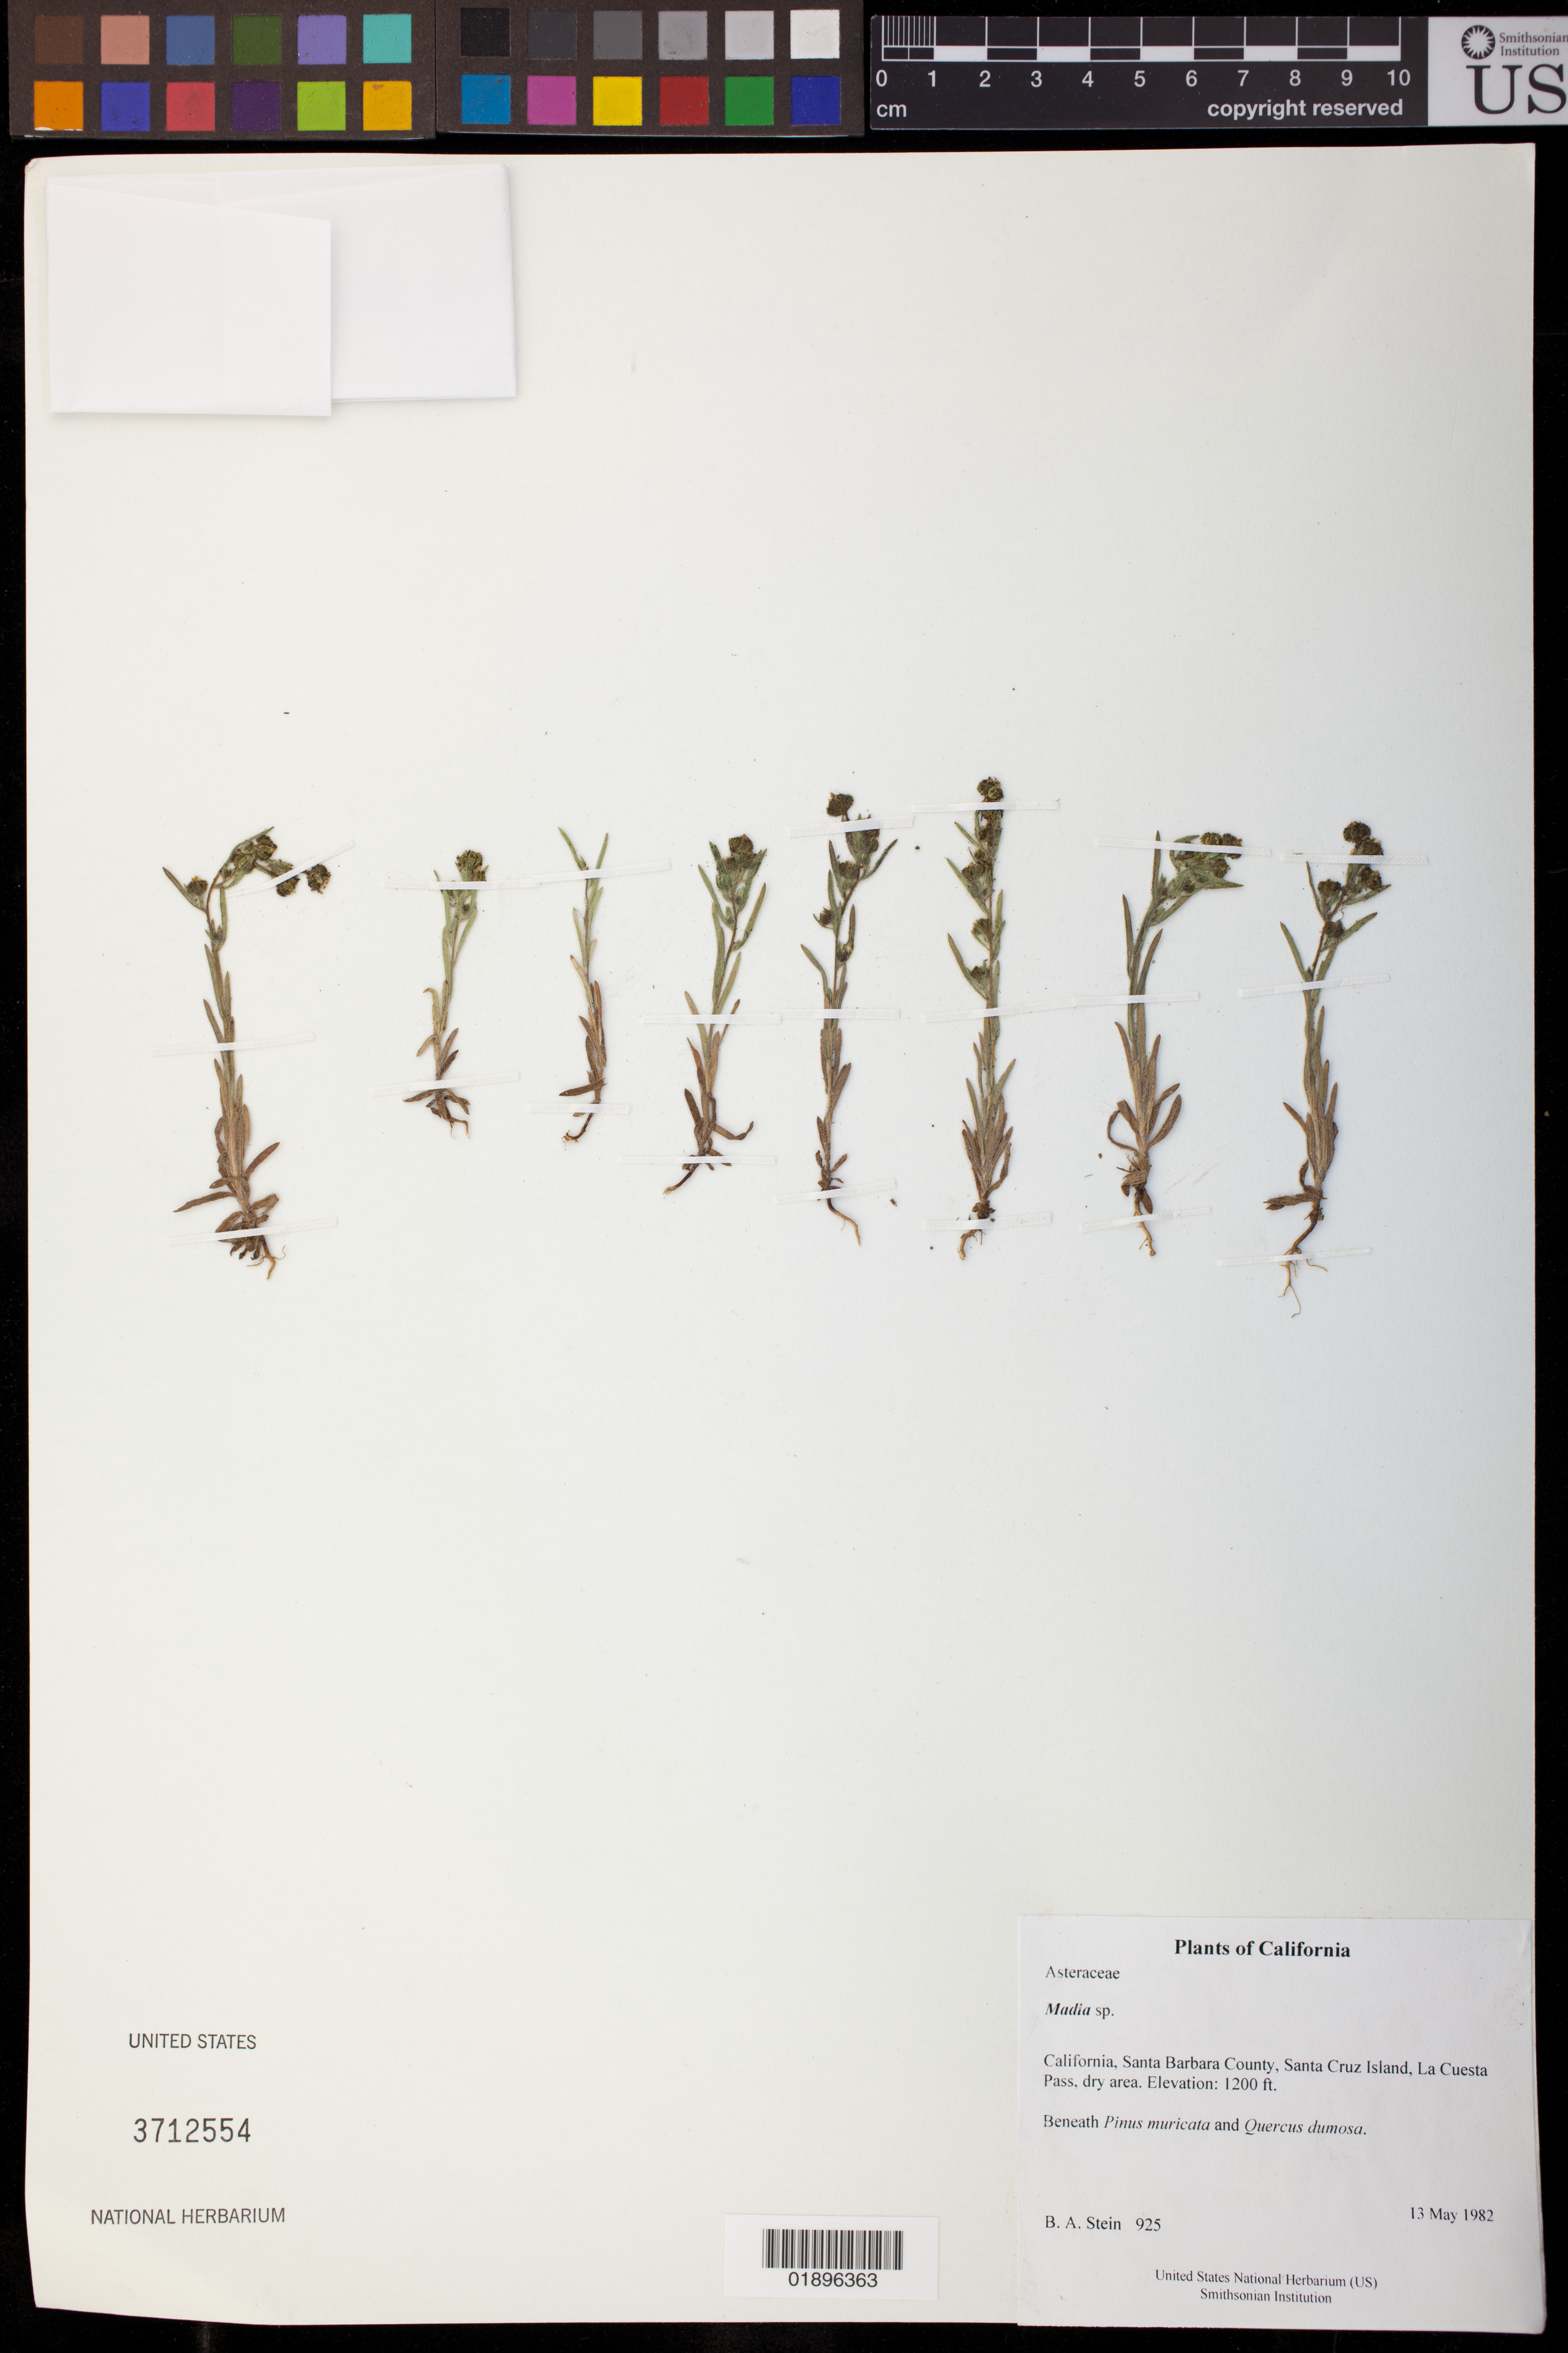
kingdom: Plantae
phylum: Tracheophyta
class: Magnoliopsida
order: Asterales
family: Asteraceae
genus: Madia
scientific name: Madia sp.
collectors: B. A. Stein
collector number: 925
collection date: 1982-05-13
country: United States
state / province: California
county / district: Santa Barbara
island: Santa Cruz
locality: La Cuesta Pass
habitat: Dry area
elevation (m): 366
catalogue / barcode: US 3712554